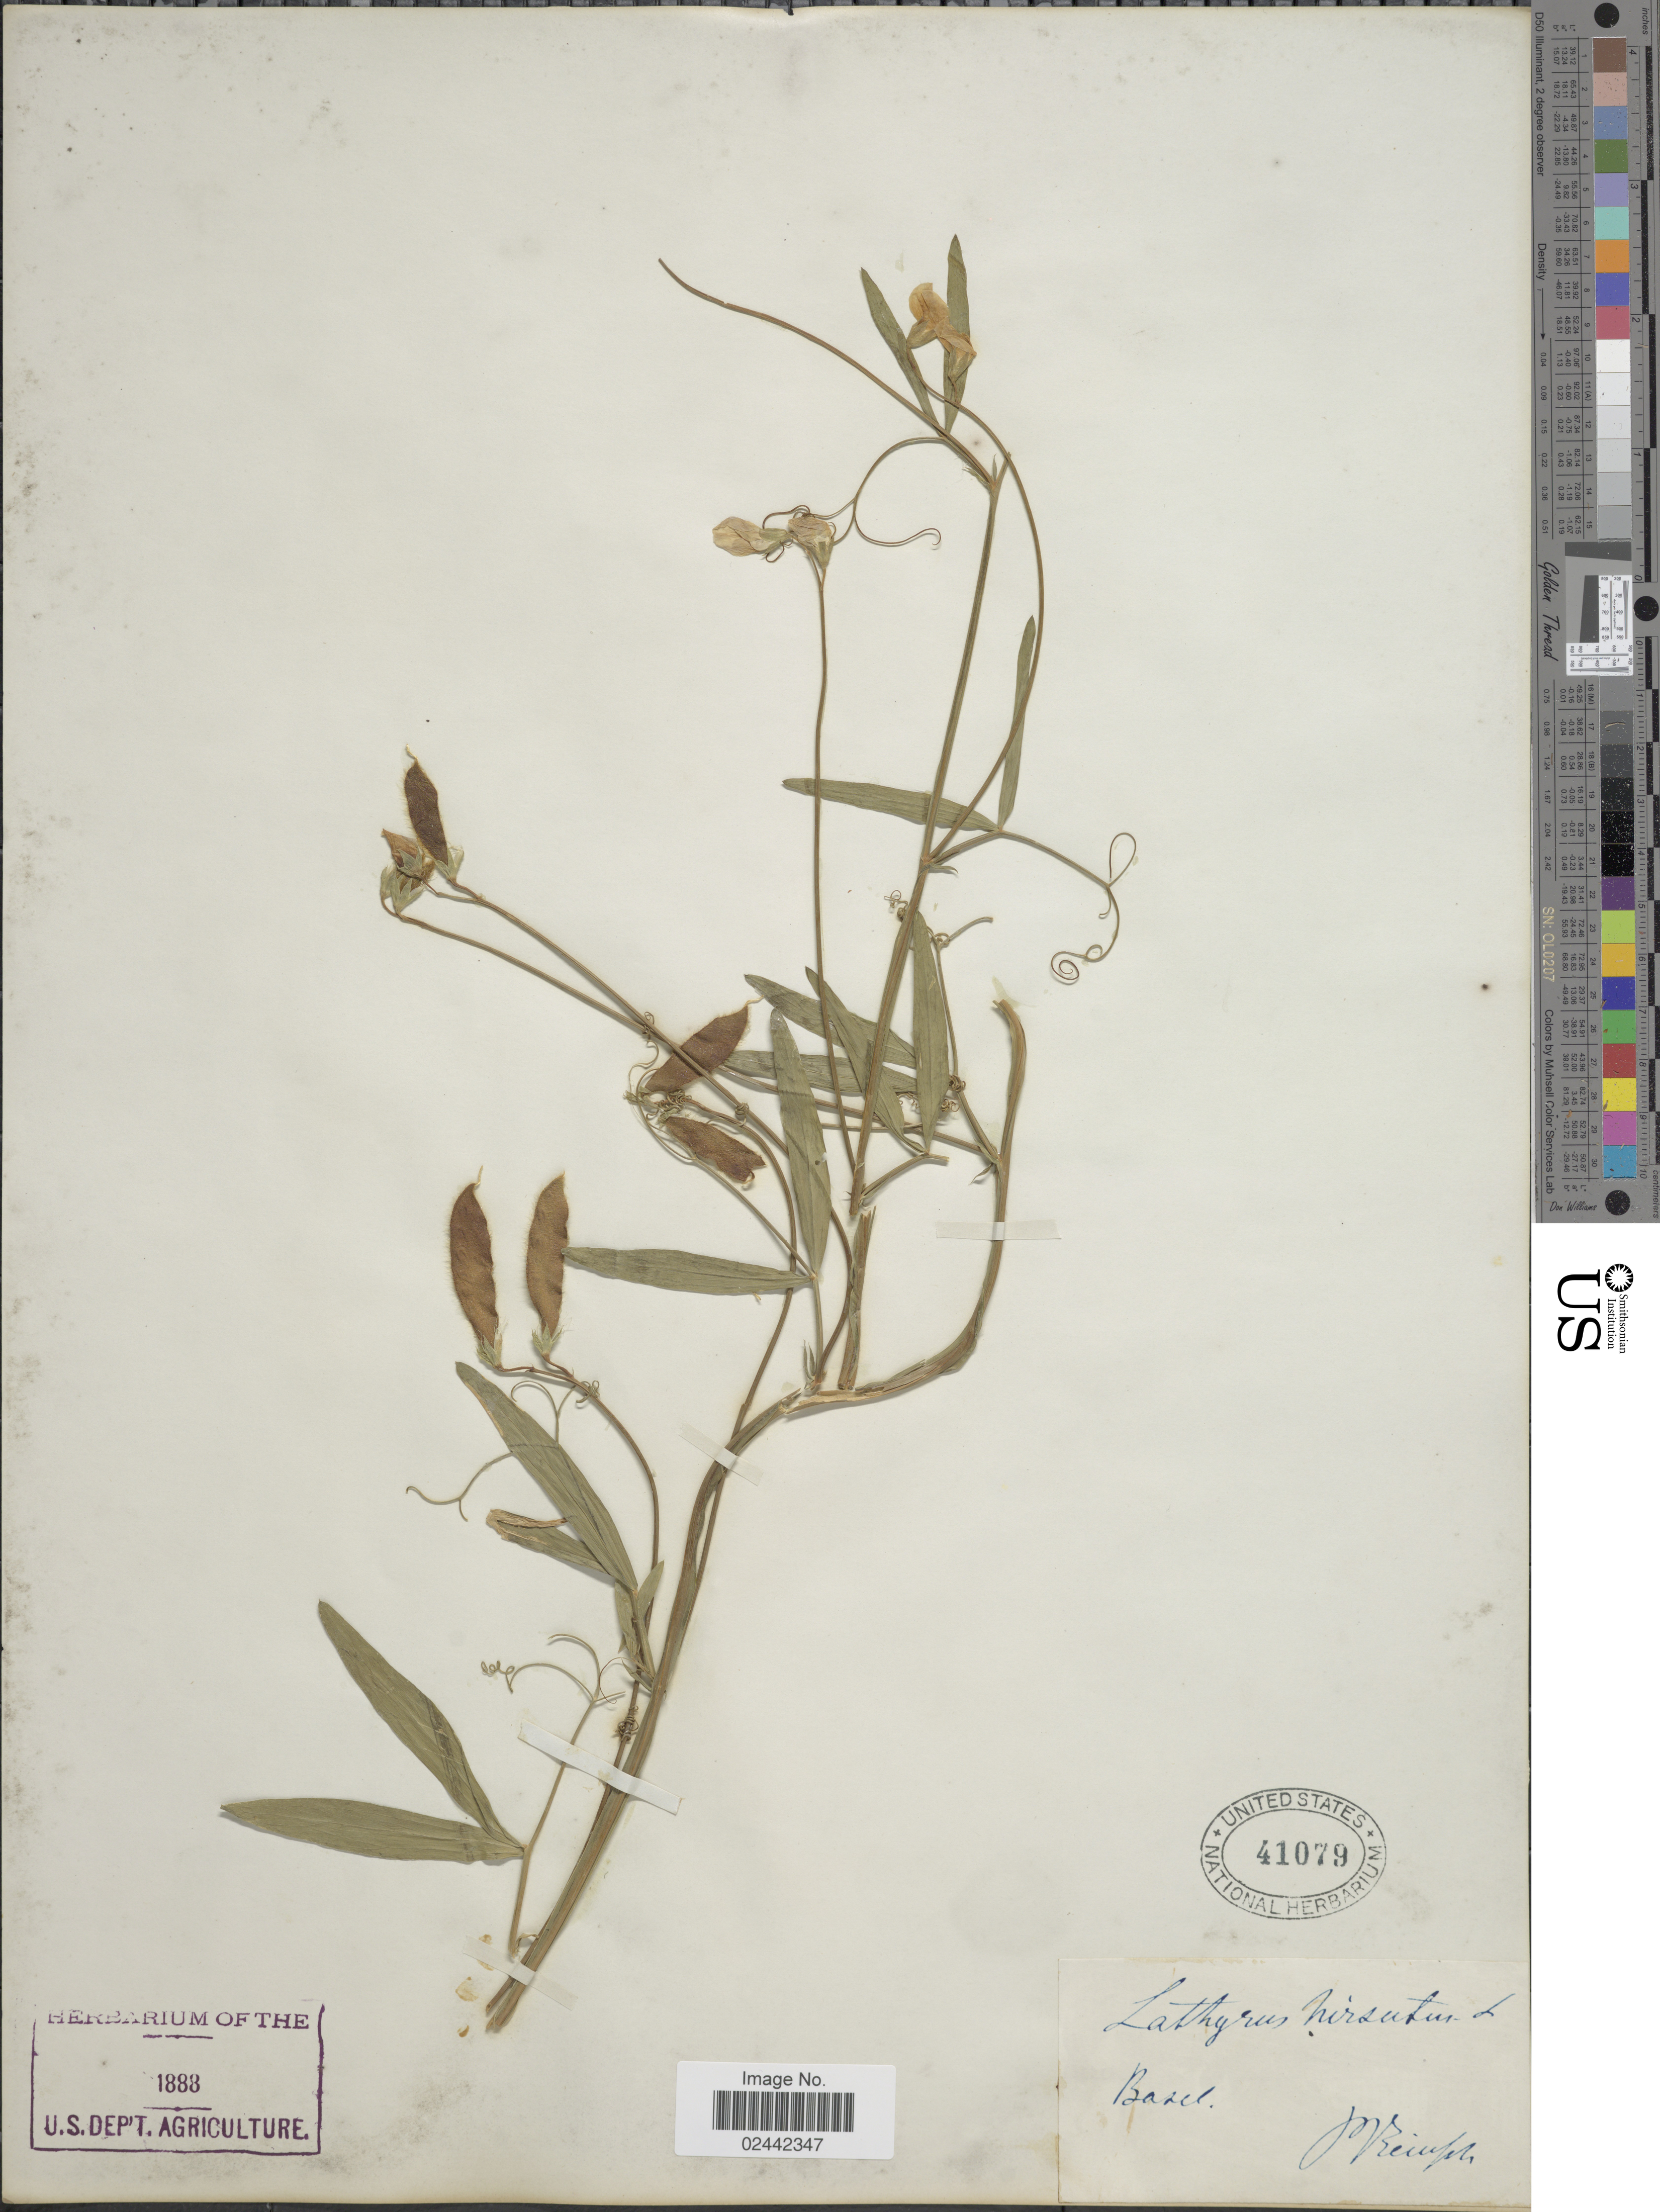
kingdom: Plantae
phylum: Tracheophyta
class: Magnoliopsida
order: Fabales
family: Fabaceae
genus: Lathyrus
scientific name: Lathyrus hirsutus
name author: L.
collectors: P.F. Reinsch (herbarium)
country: Switzerland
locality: Basel.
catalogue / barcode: US 41079